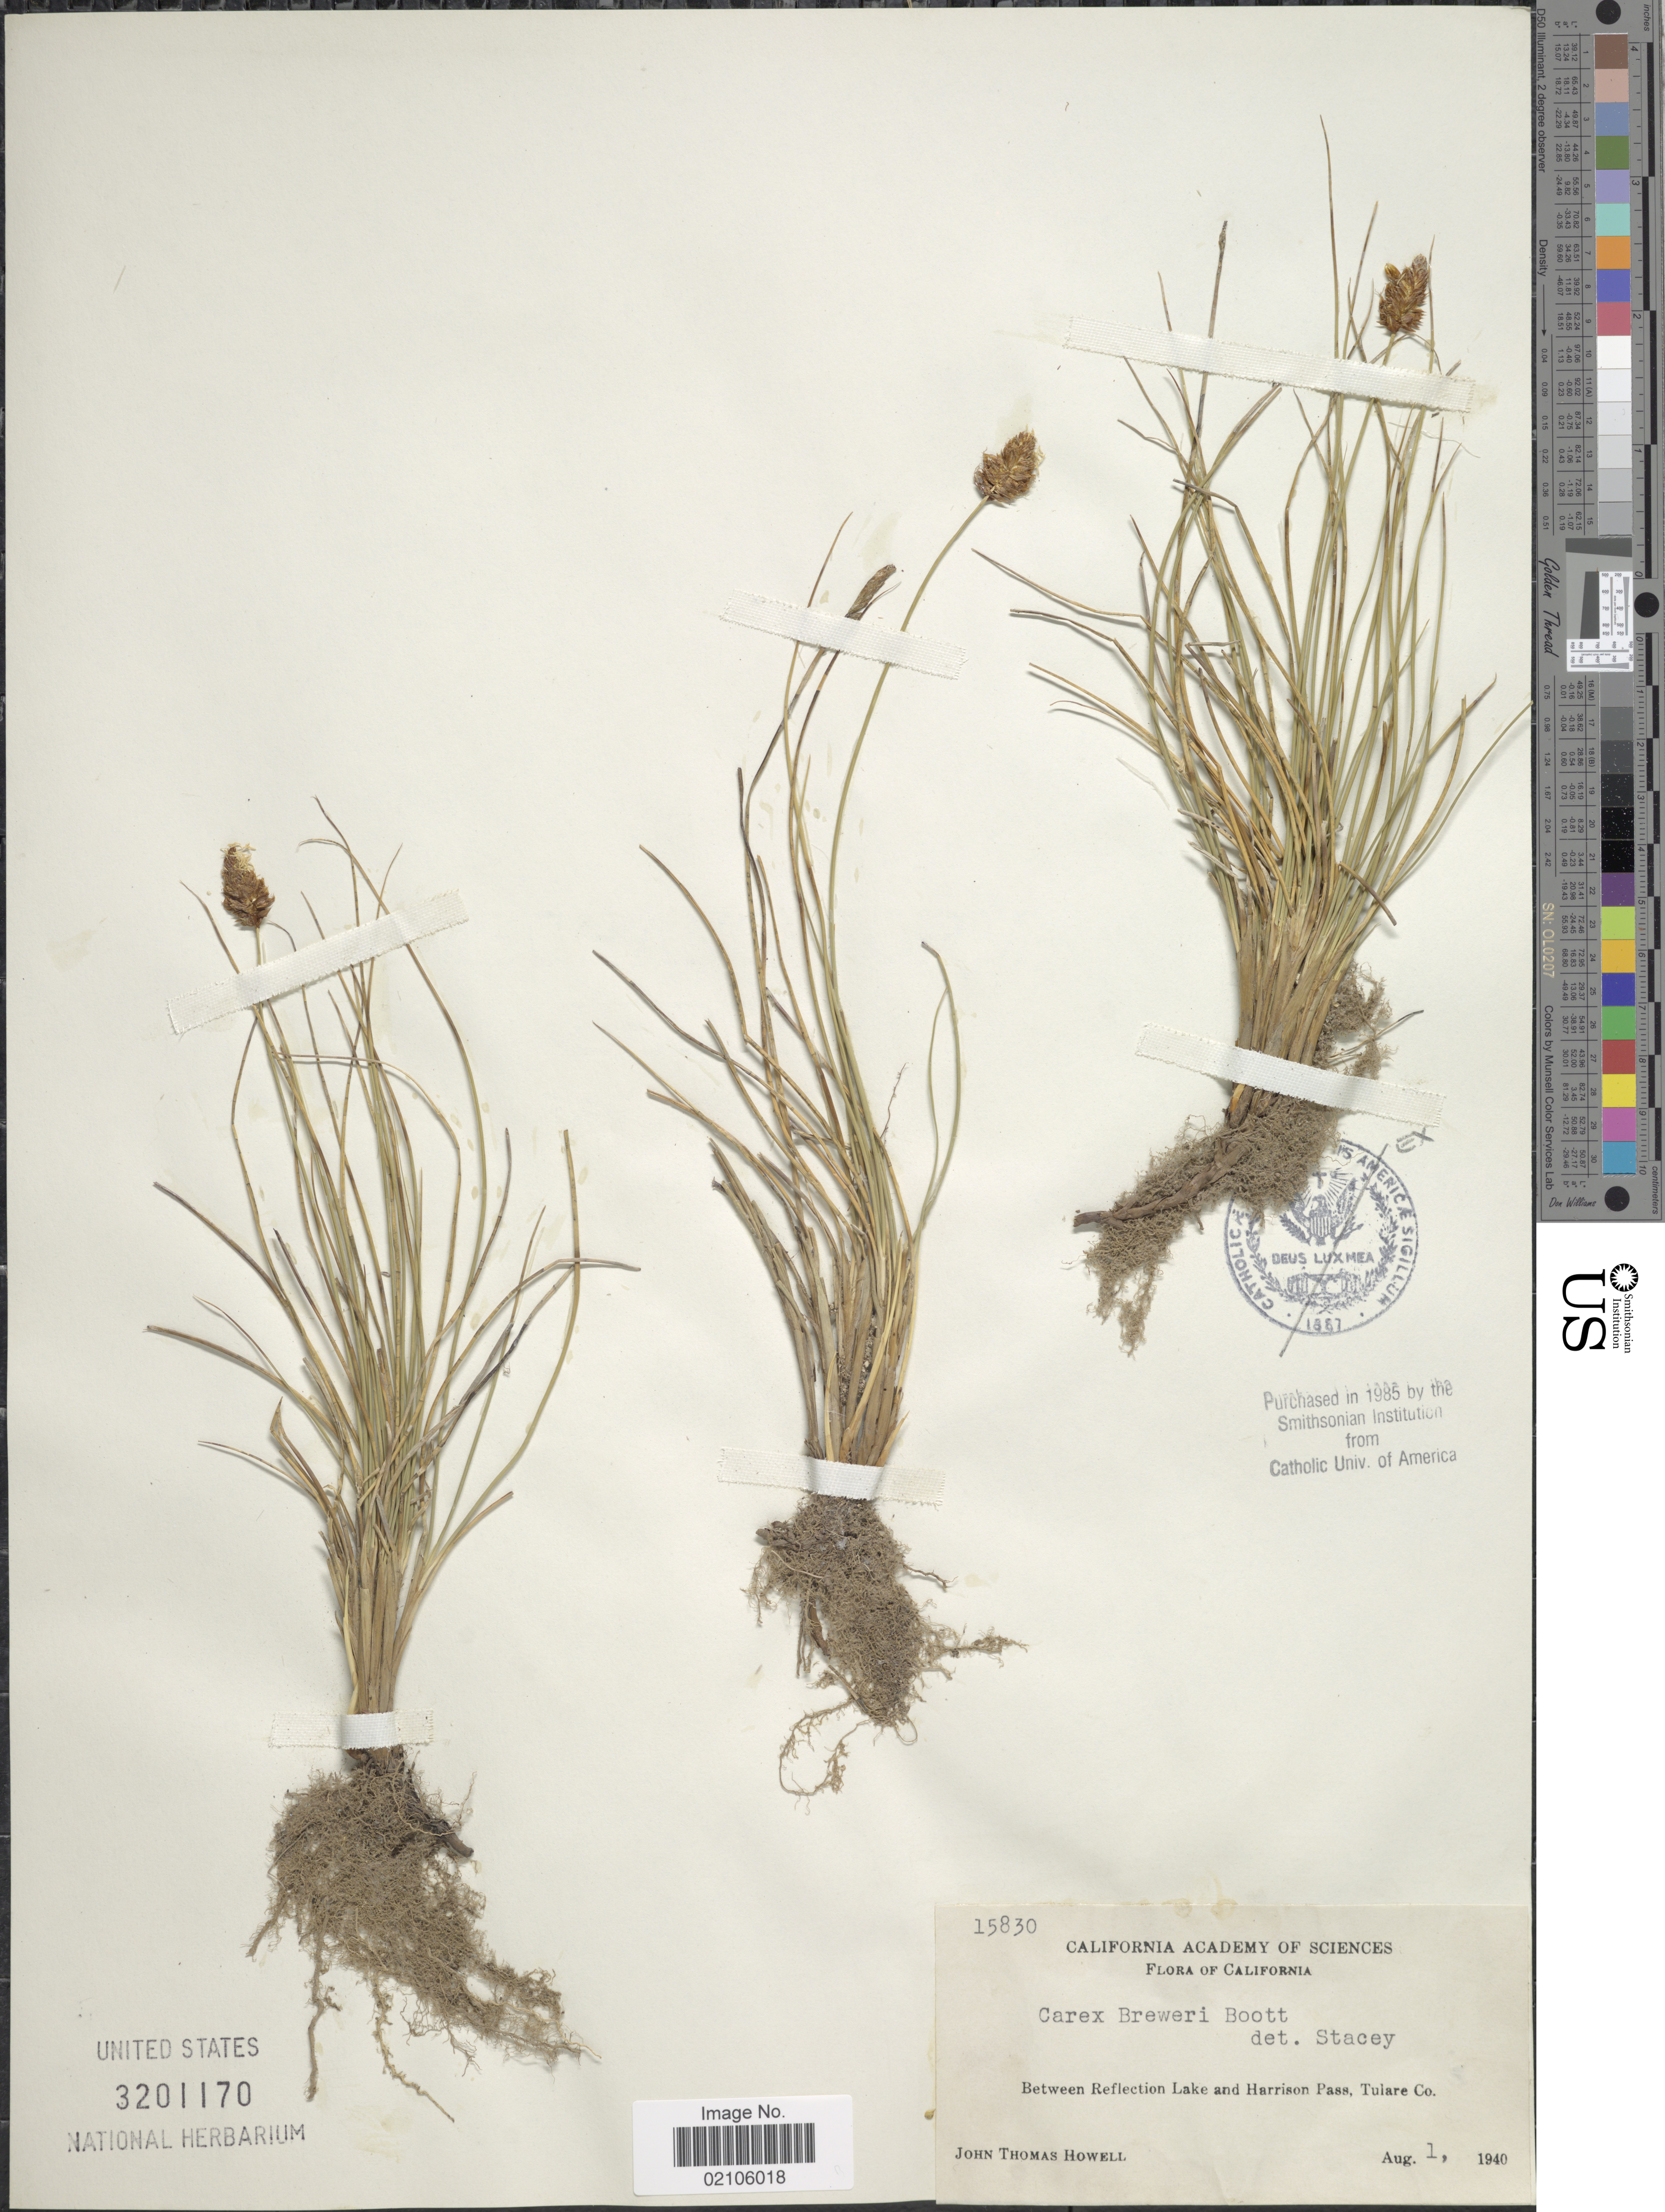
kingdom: Plantae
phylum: Tracheophyta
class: Liliopsida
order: Poales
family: Cyperaceae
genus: Carex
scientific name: Carex breweri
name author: Boott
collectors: J. T. Howell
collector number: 15830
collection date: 1940-08-01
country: United States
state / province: California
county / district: Tulare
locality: Between Reflection Lake and Harrison Pass, Tulare Co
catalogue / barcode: US 3201170